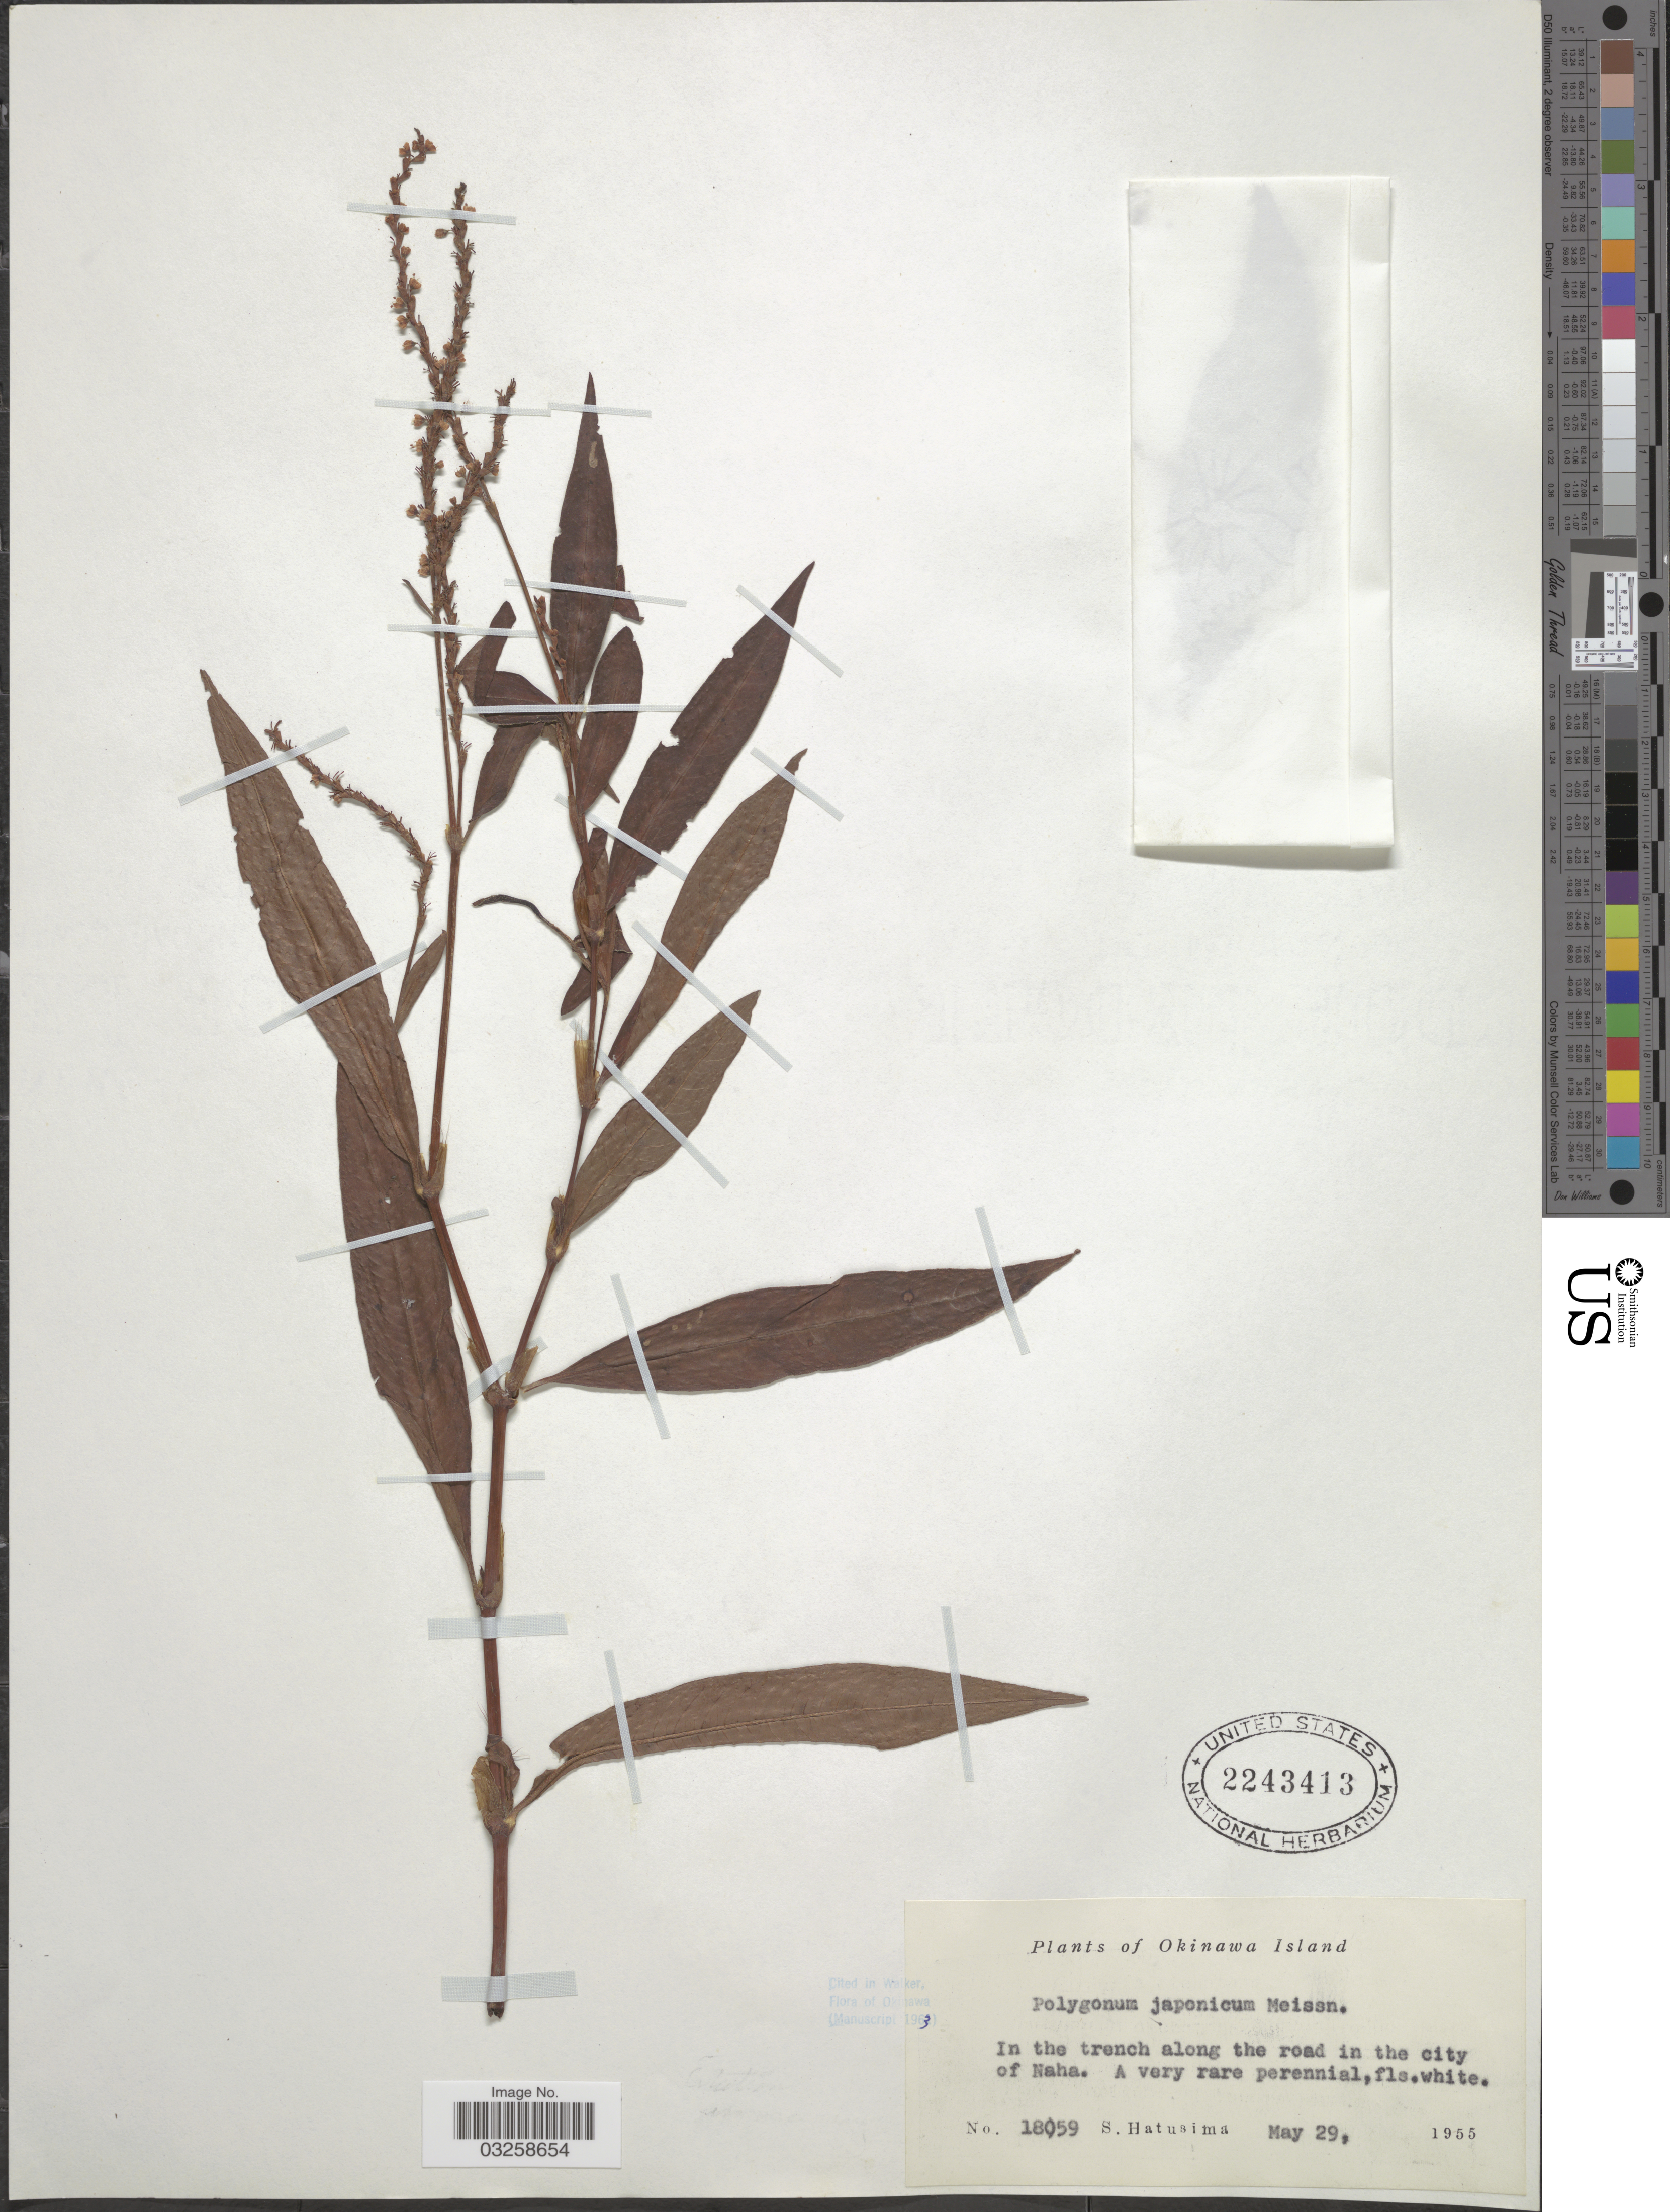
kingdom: Plantae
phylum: Tracheophyta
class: Magnoliopsida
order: Caryophyllales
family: Polygonaceae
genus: Polygonum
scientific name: Polygonum japonicum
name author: Meisn.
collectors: S. Hatusima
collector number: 18059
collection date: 1955-05-29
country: Japan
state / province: Okinawa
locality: Okinawa Island. In the trench along the road in the city of Naha.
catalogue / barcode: US 2243413